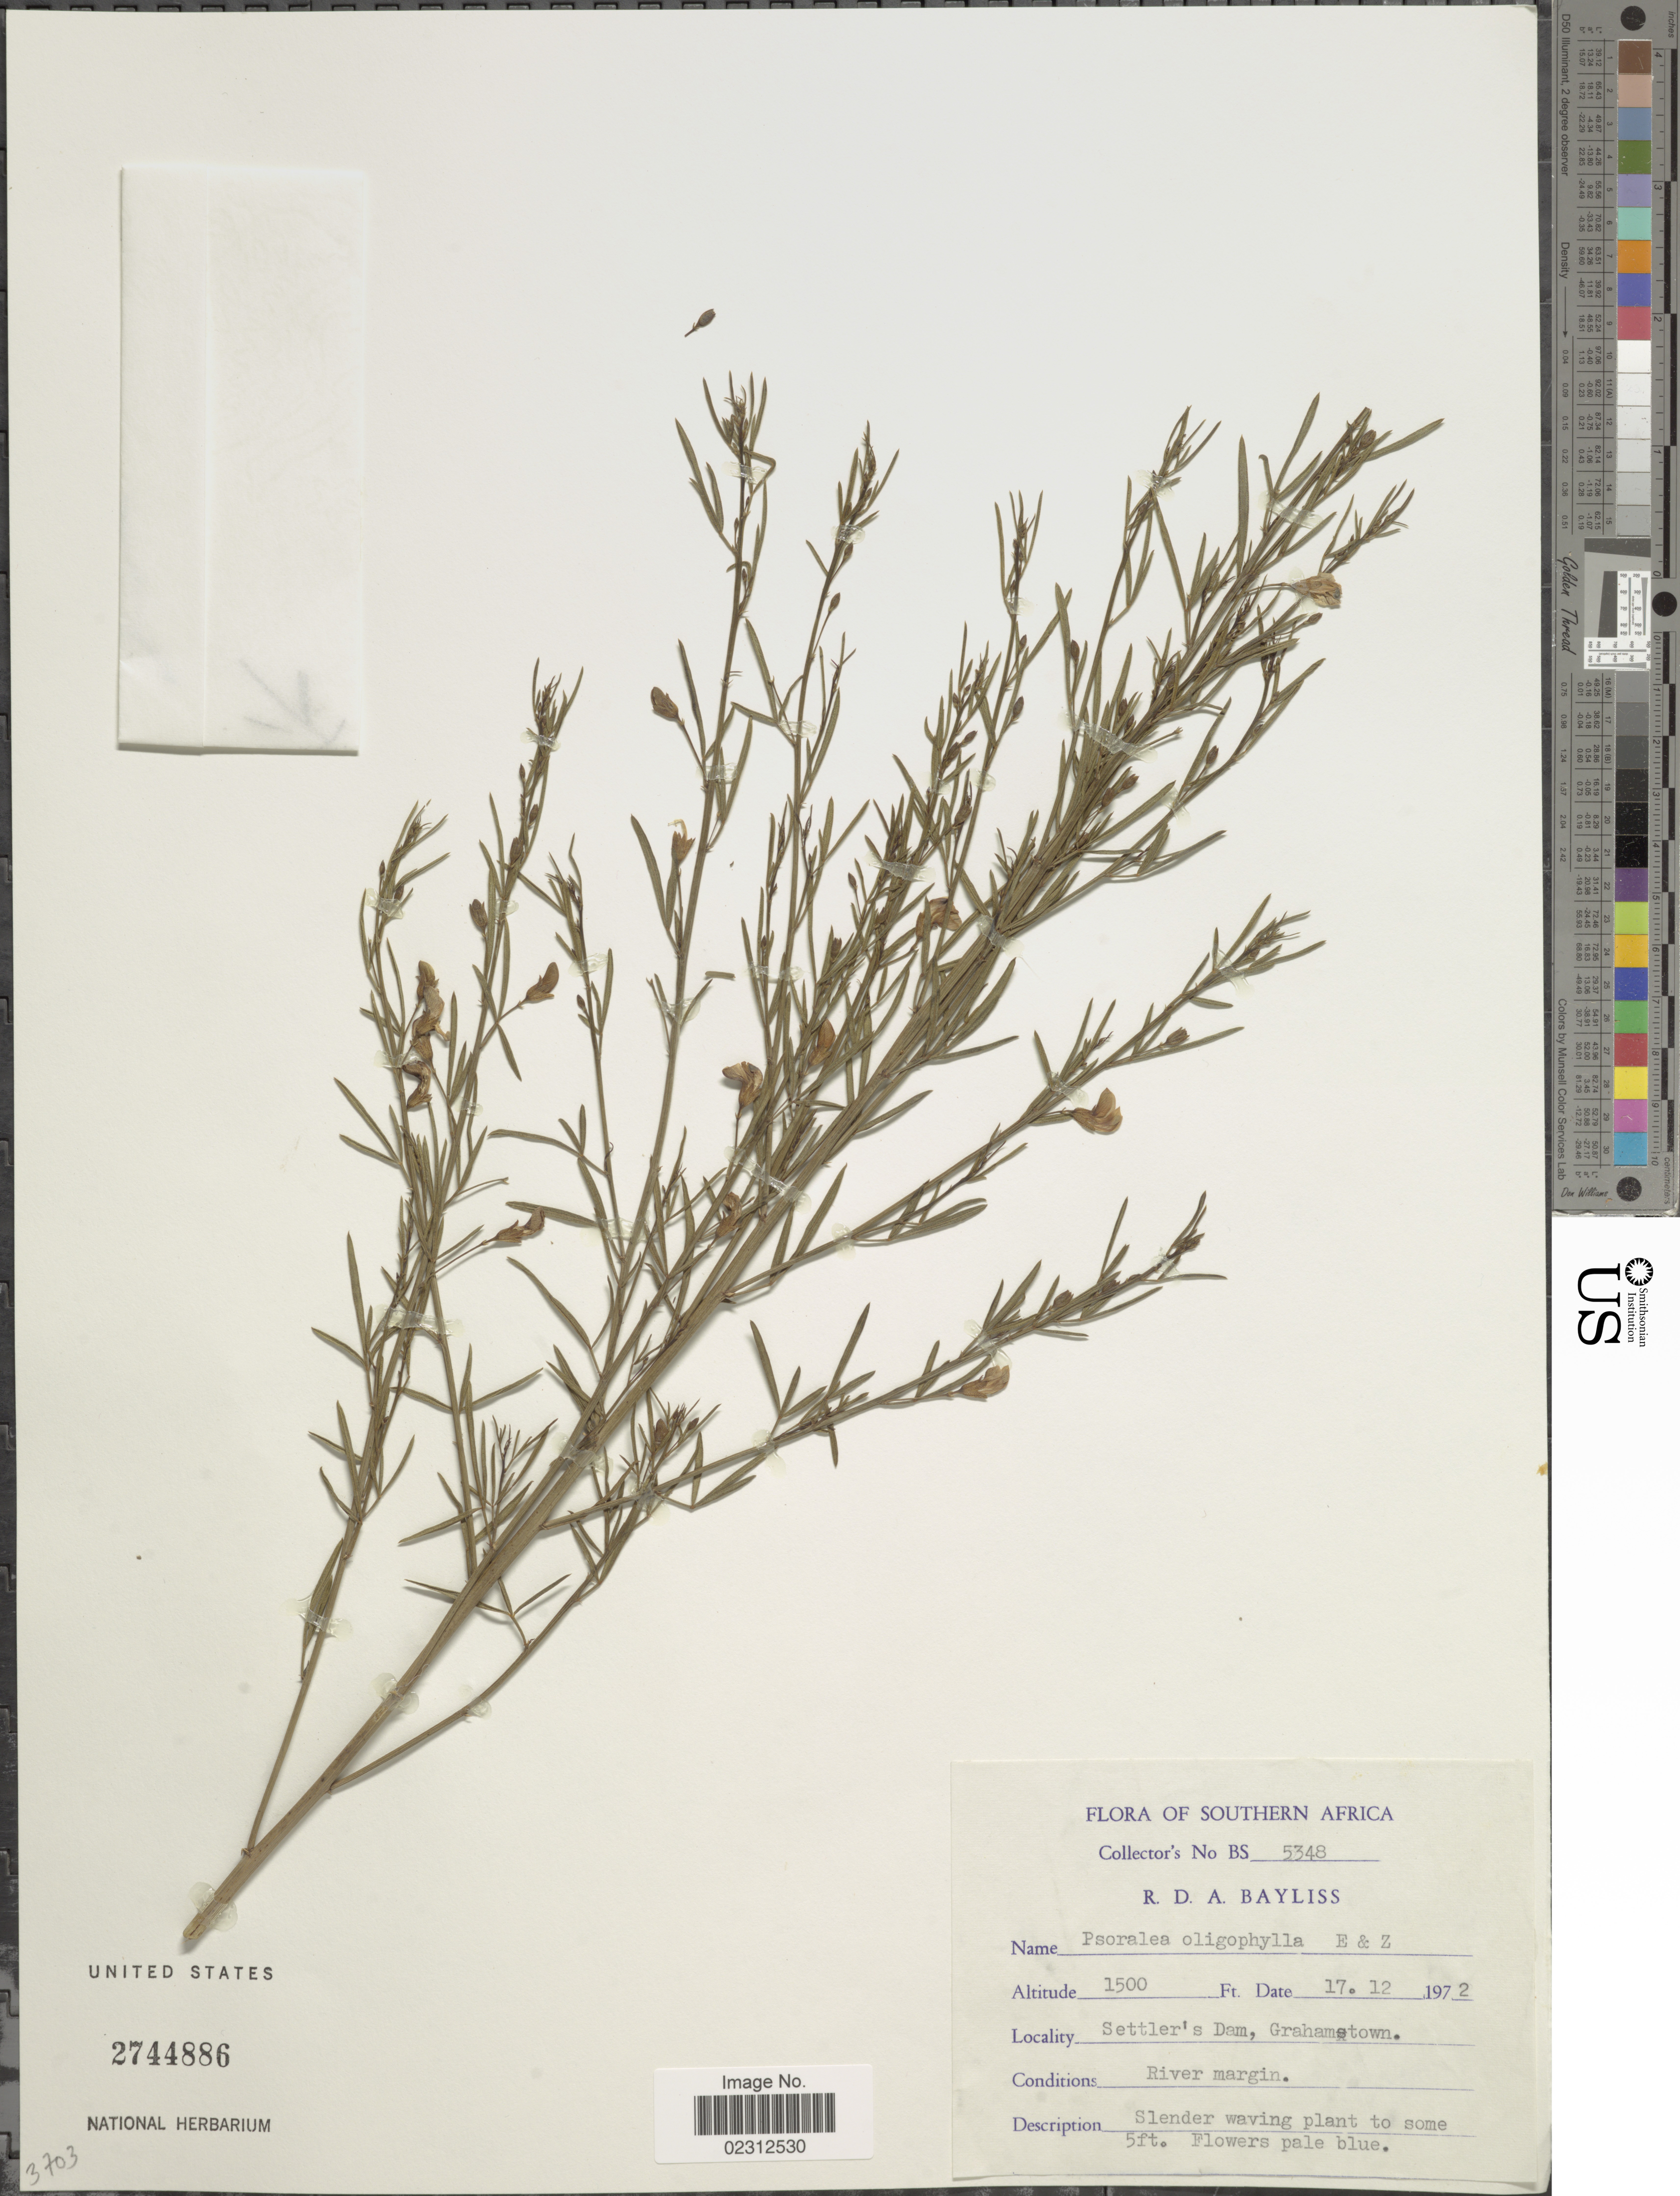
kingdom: Plantae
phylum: Tracheophyta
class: Magnoliopsida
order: Fabales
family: Fabaceae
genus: Psoralea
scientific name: Psoralea oligophylla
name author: Eckl. & Zeyh.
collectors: R. Bayliss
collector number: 5348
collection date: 1972-12-17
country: South Africa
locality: Southern Africa, Setller's Dam, Grahamstown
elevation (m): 457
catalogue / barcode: US 2744886